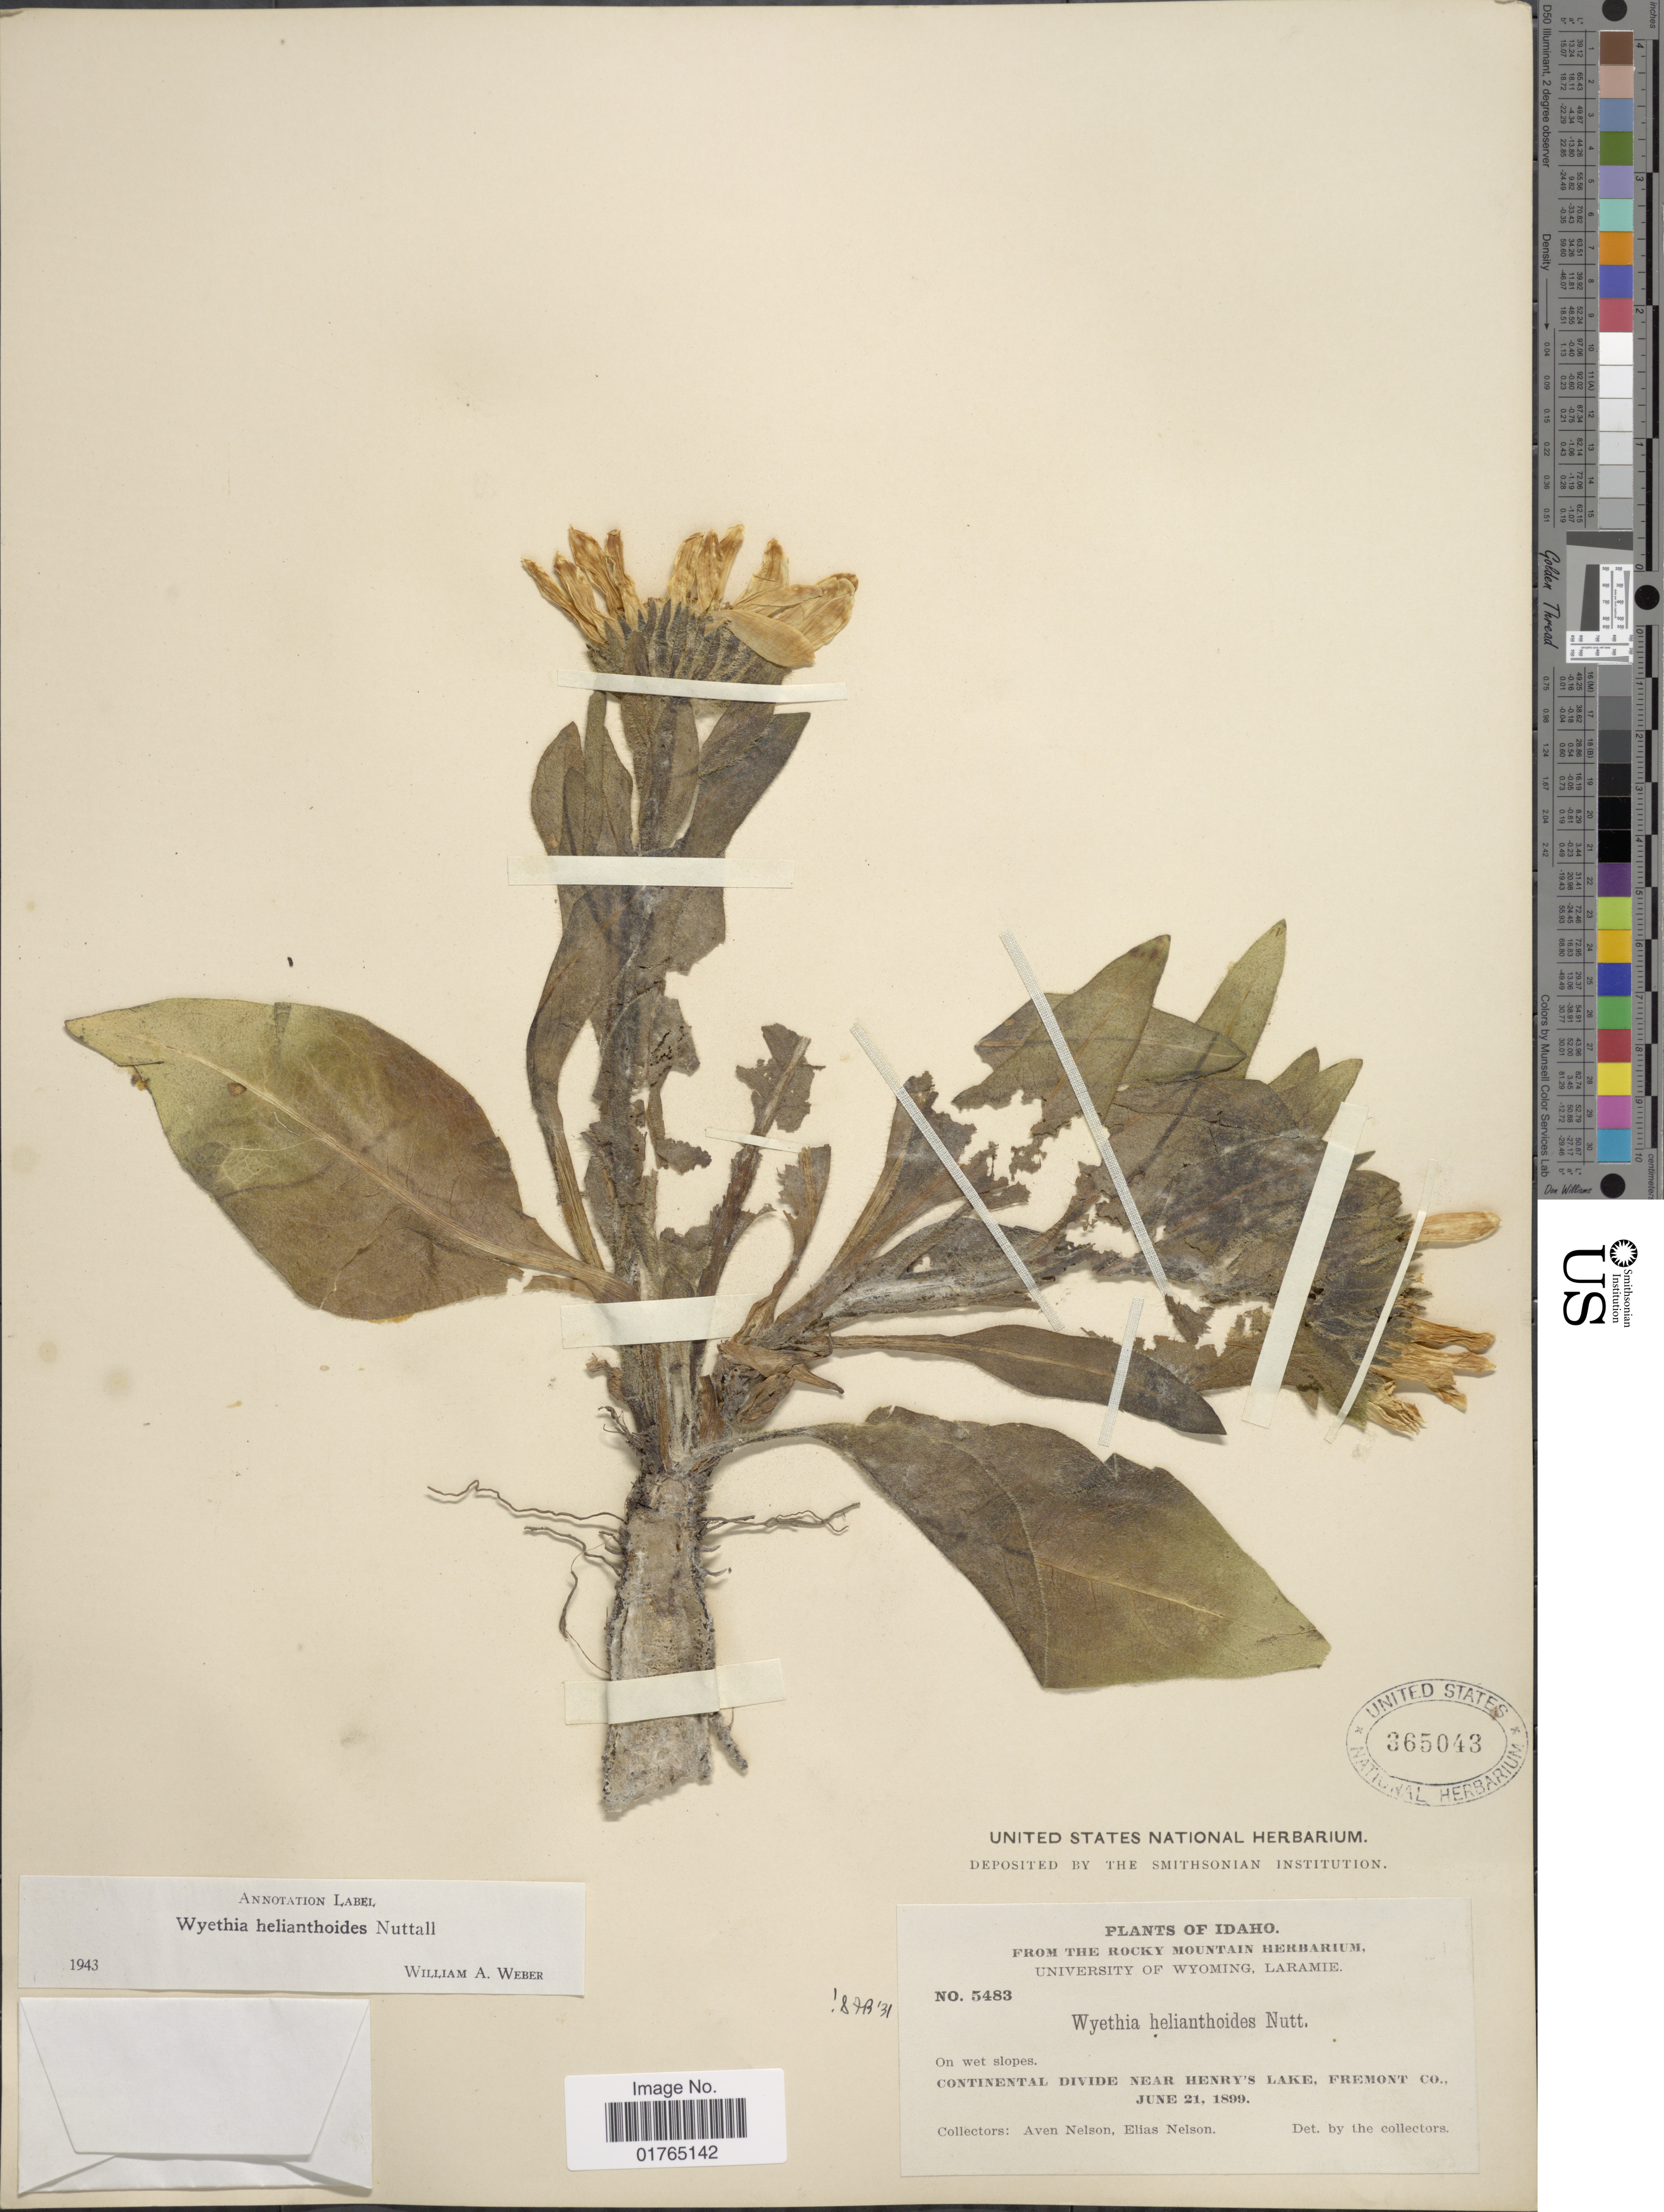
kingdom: Plantae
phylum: Tracheophyta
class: Magnoliopsida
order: Asterales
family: Asteraceae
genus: Wyethia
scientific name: Wyethia helianthoides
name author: Nutt.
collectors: A. Nelson & E. Nelson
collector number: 5483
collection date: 1899-06-21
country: United States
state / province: Idaho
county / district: Fremont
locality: Continental Divide near Henry's Lake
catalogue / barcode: US 365043